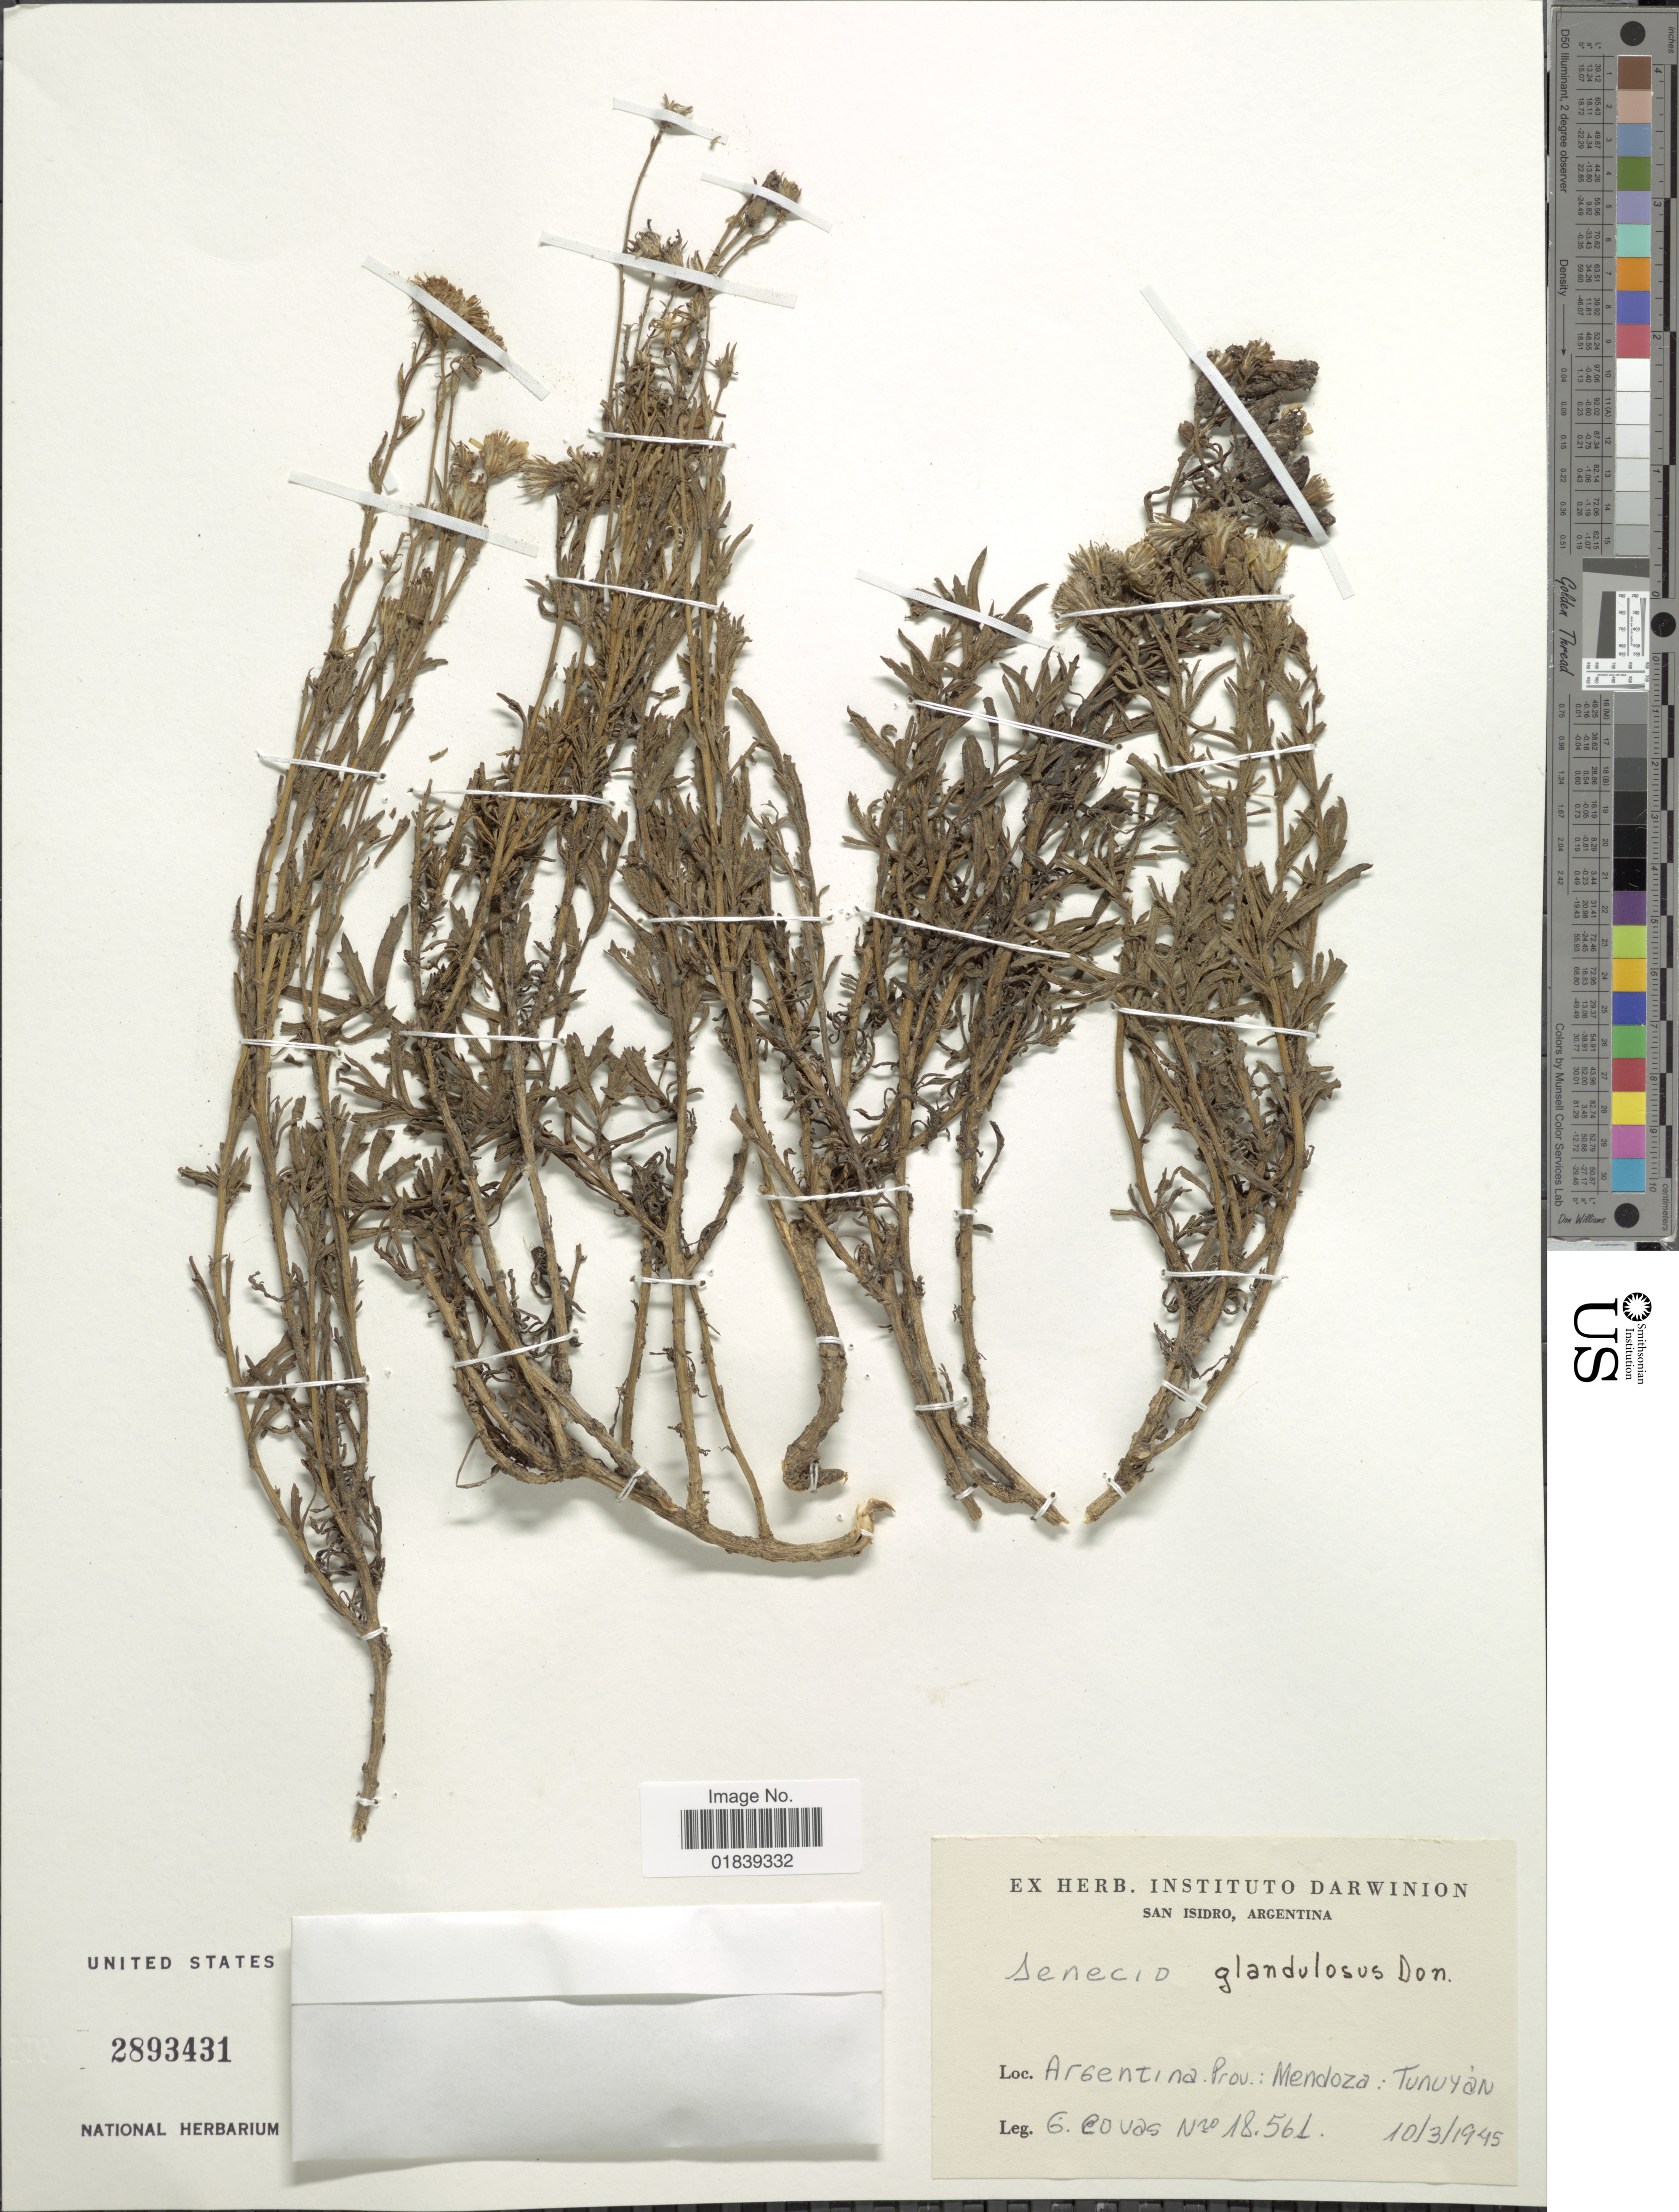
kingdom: Plantae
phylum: Tracheophyta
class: Magnoliopsida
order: Asterales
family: Asteraceae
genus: Senecio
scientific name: Senecio glandulosus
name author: D. Don ex Hook. & Arn.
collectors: G. Covas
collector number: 18561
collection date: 1945-03-10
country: Argentina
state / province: Mendoza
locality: Tunuyan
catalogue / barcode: US 2893431